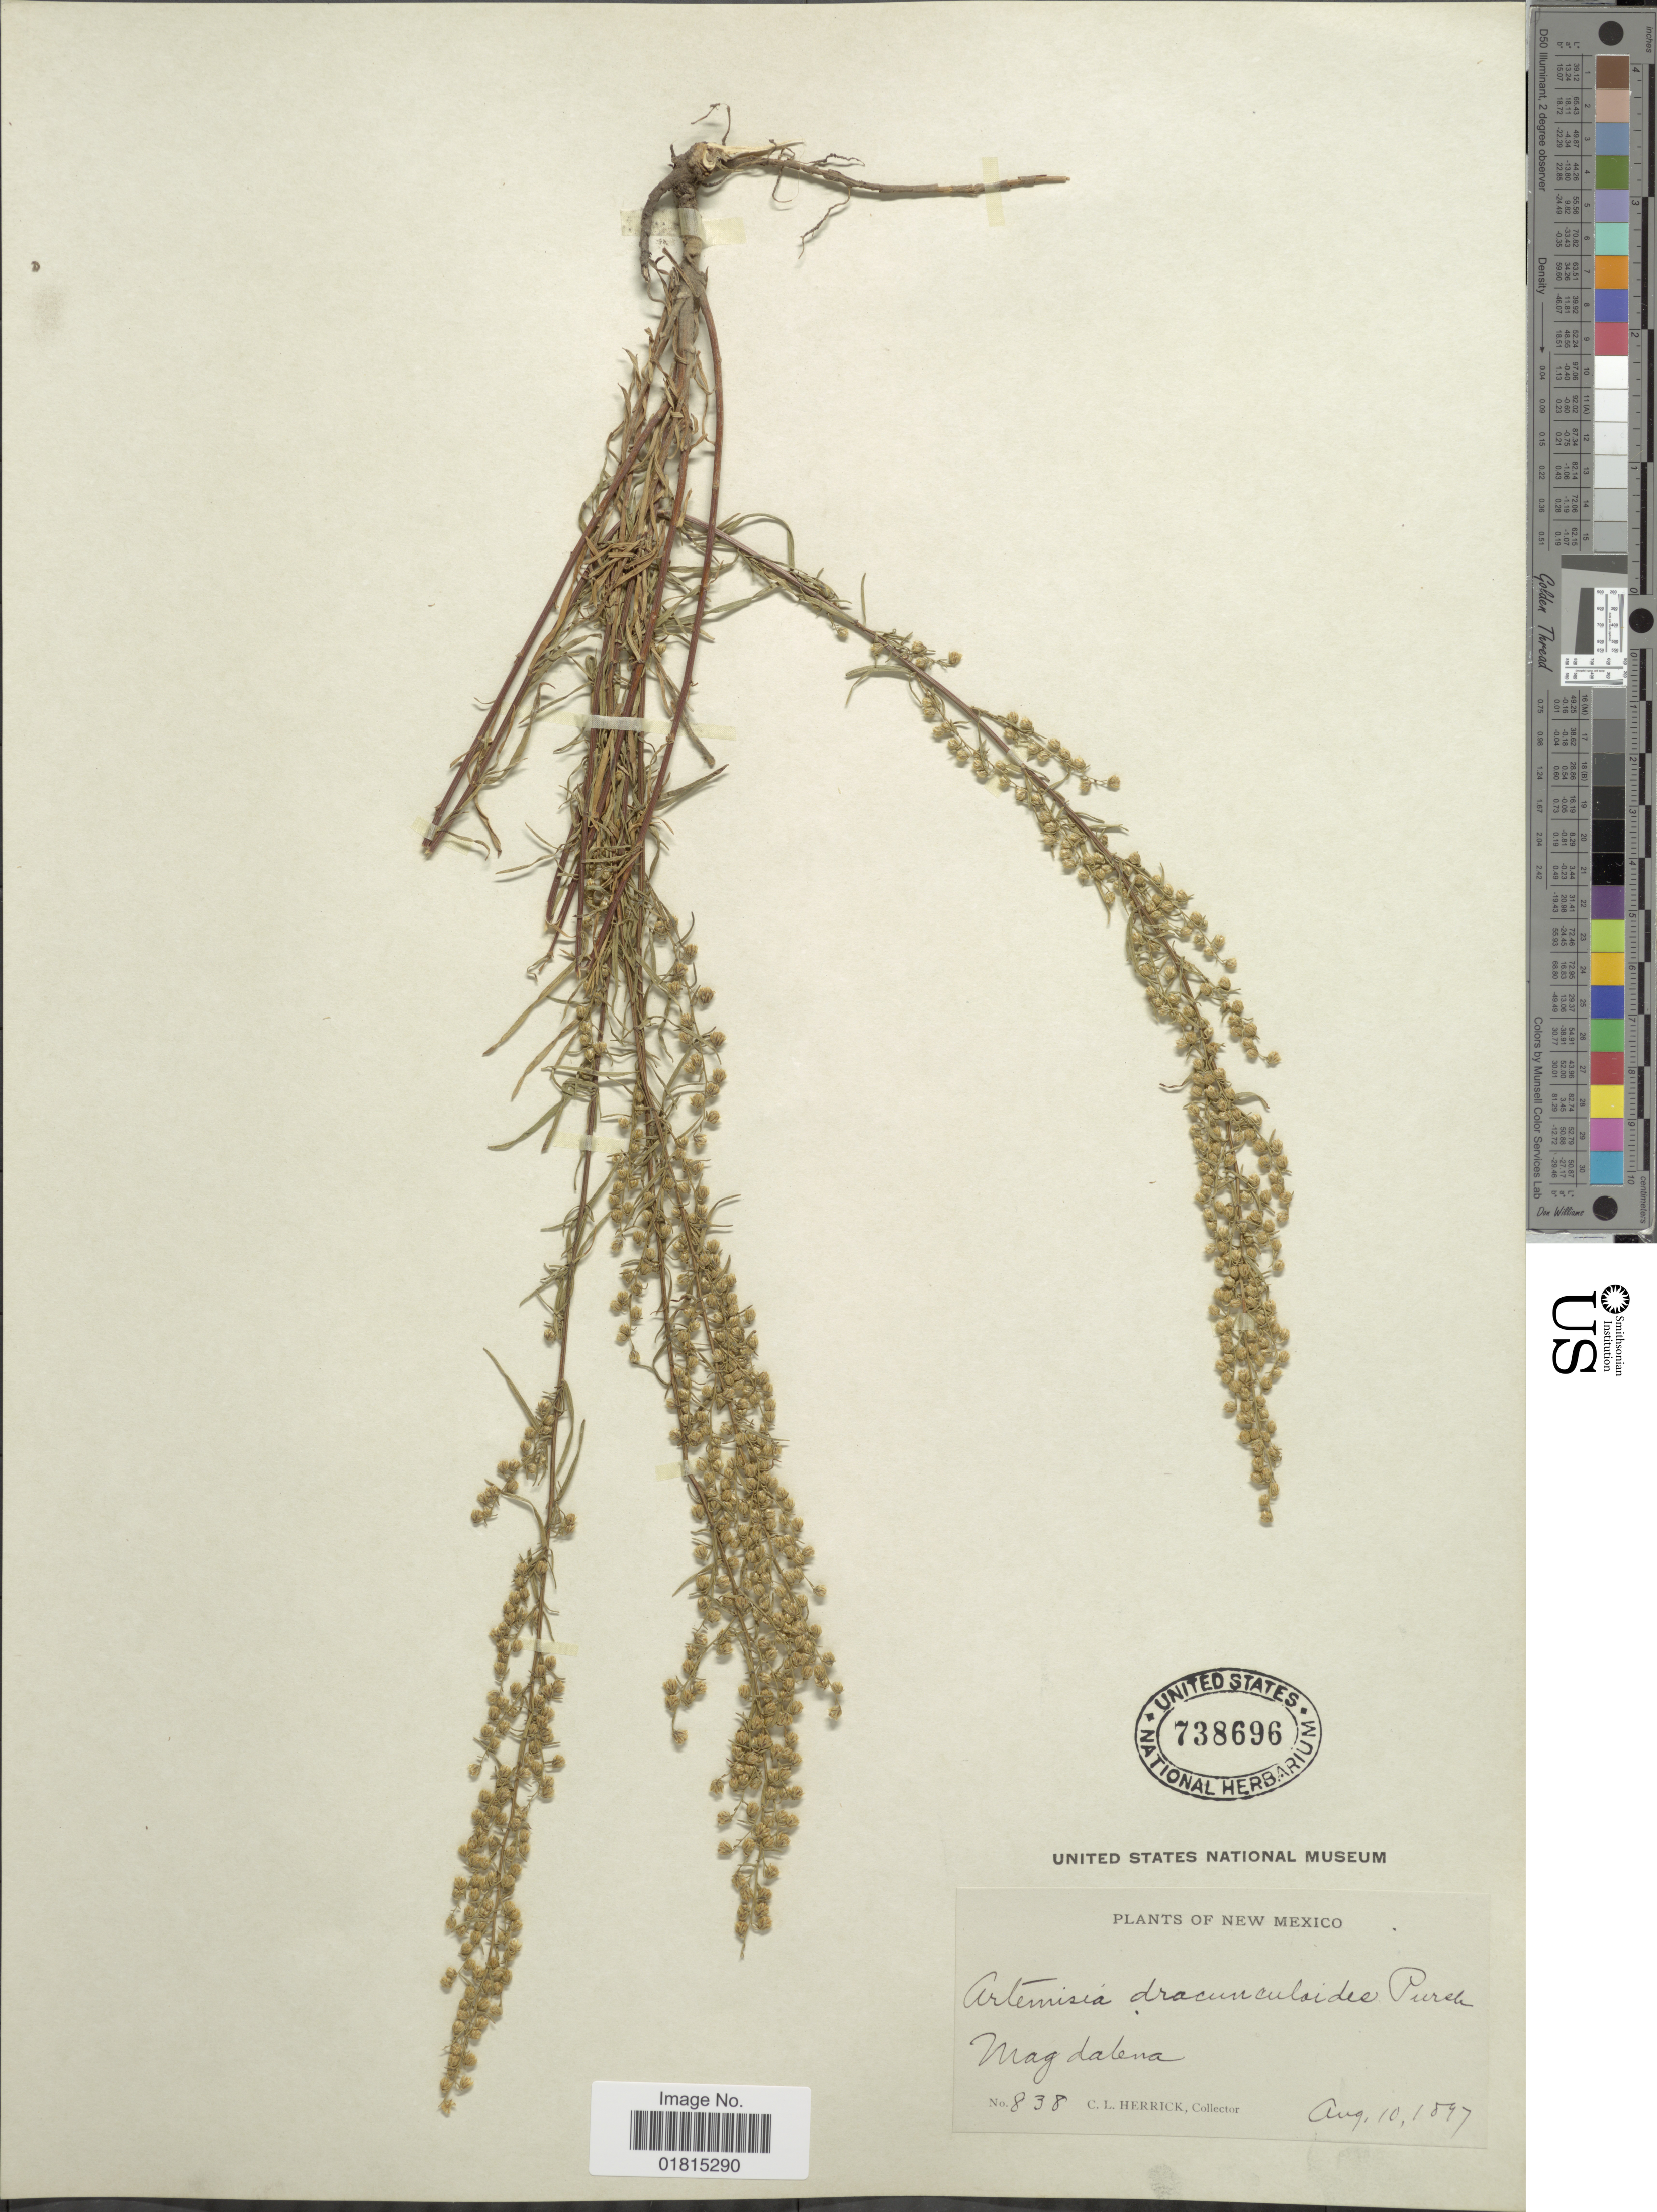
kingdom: Plantae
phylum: Tracheophyta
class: Magnoliopsida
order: Asterales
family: Asteraceae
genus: Artemisia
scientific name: Artemisia dracunculoides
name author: Pursh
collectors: C. Herrick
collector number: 838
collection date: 1897-08-10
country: United States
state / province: New Mexico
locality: Magdalena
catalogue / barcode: US 738696